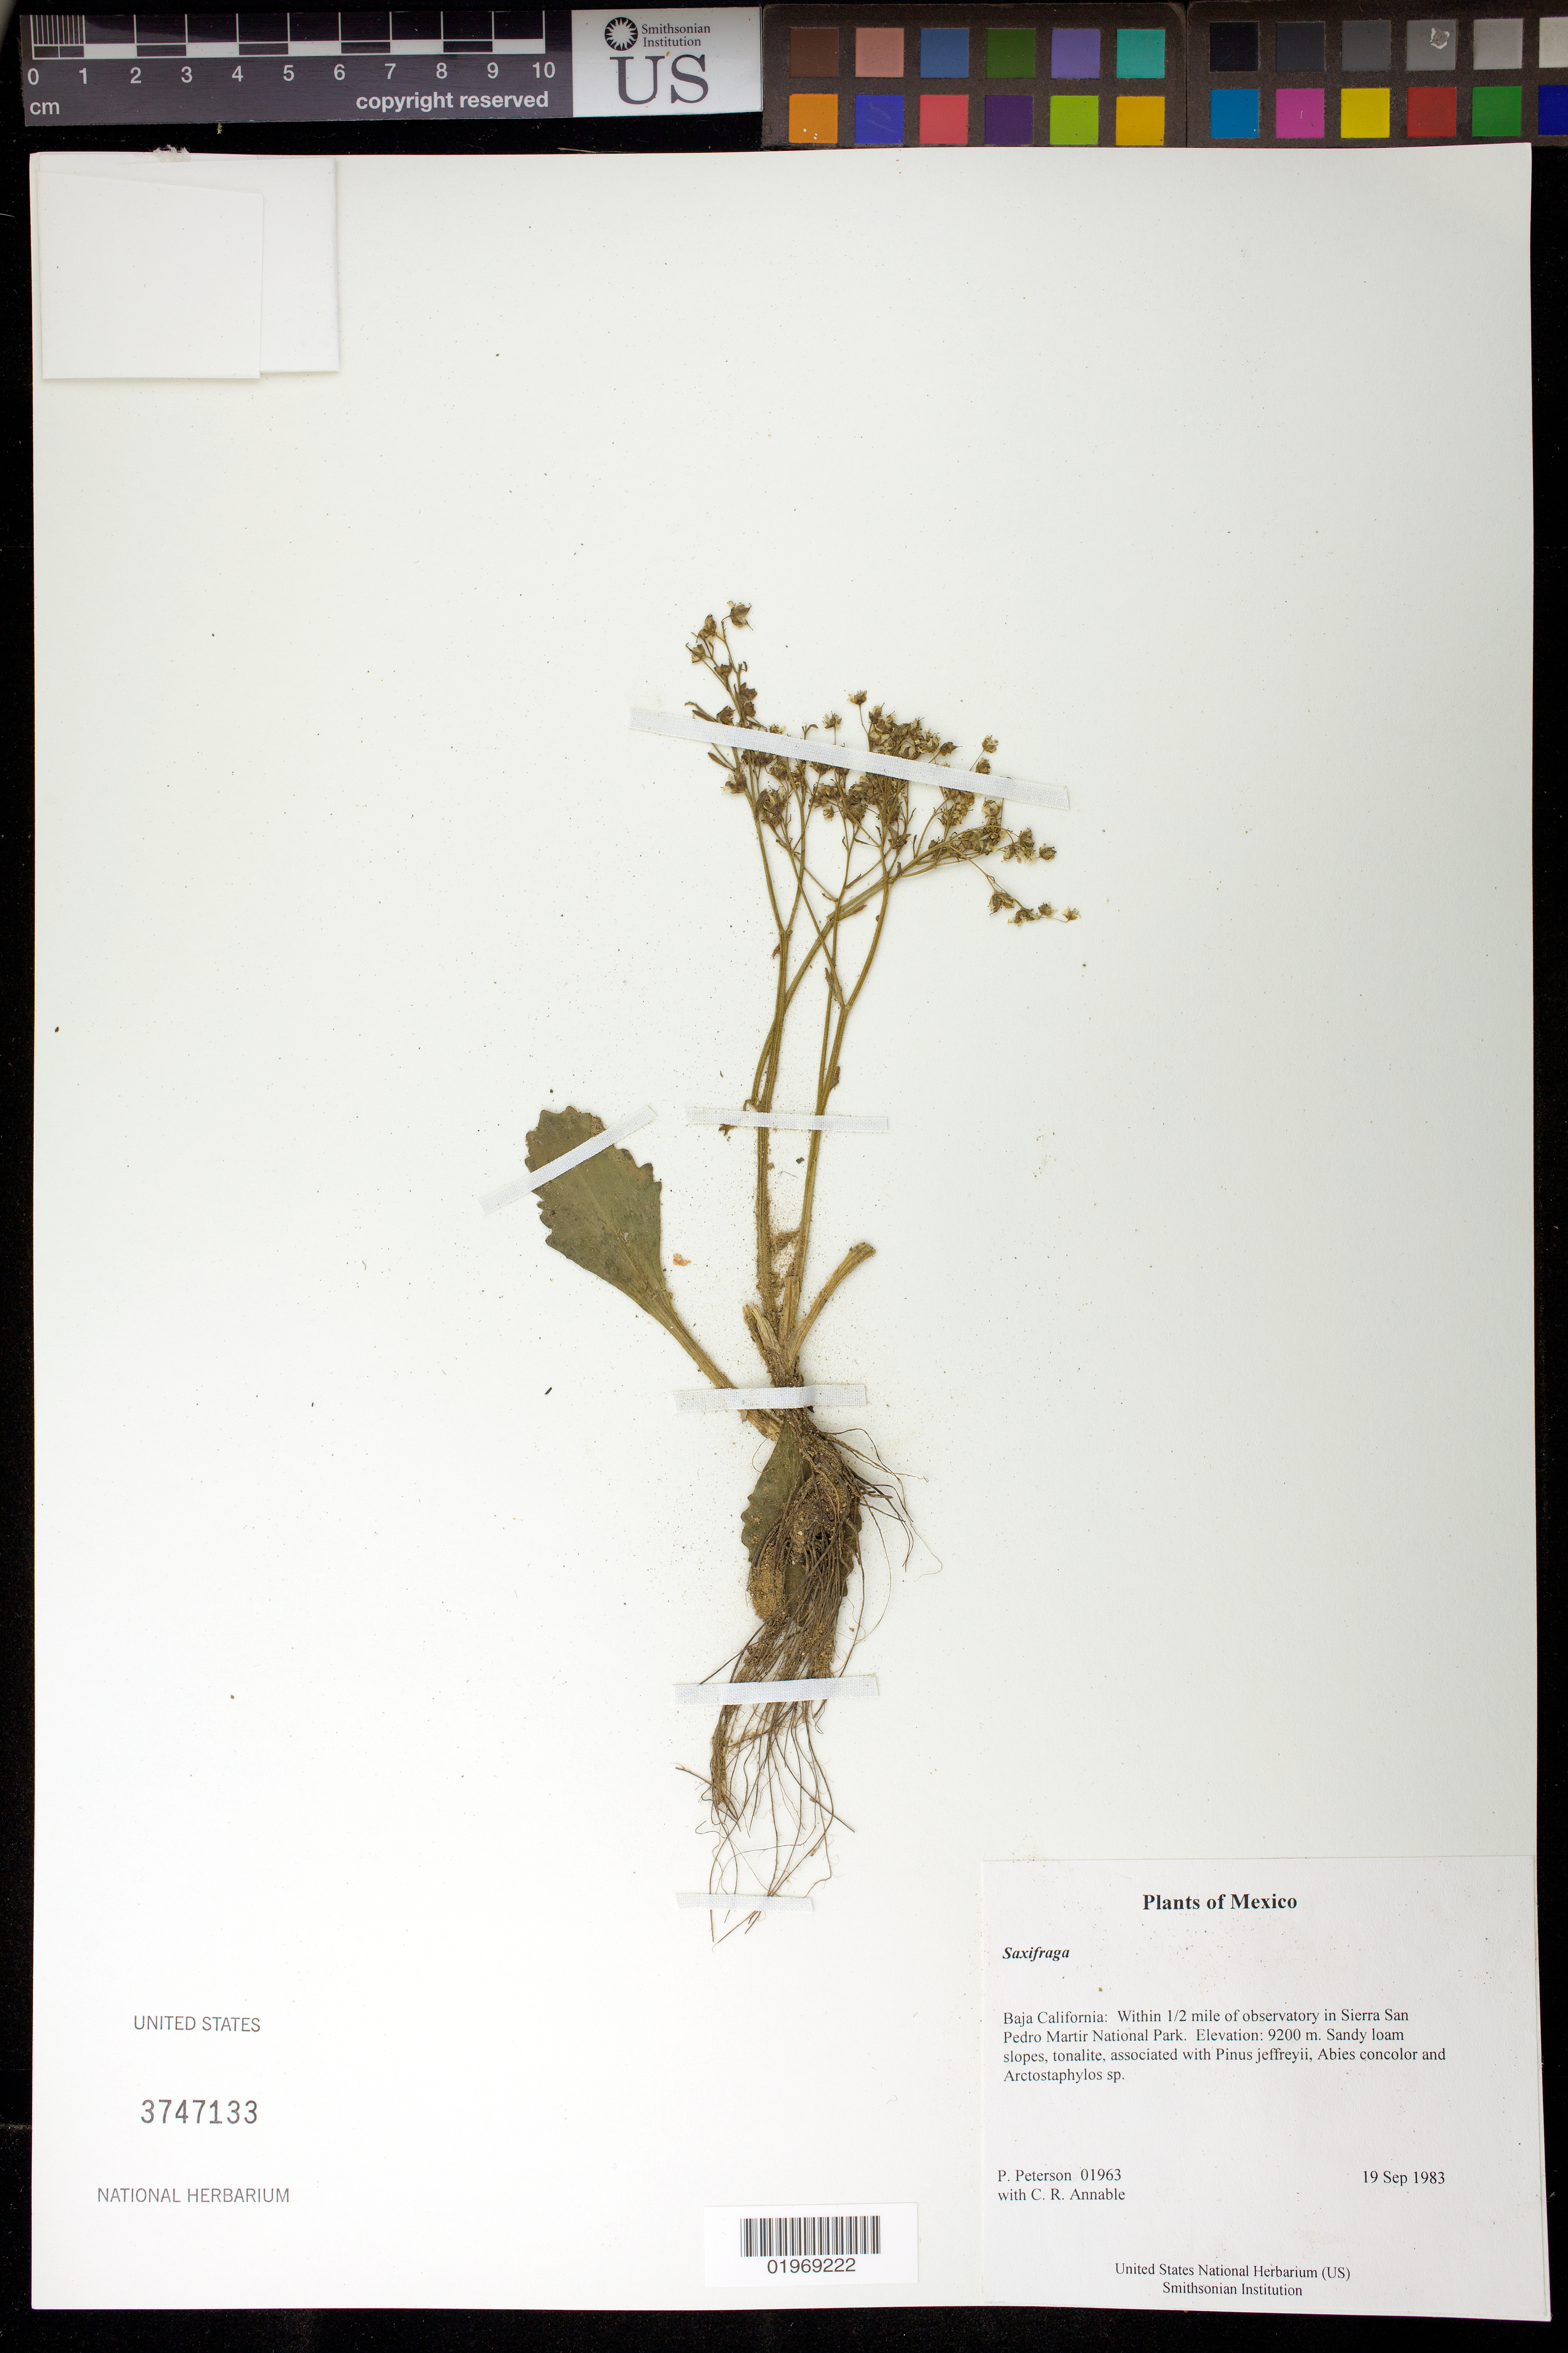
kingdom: Plantae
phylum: Tracheophyta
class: Magnoliopsida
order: Saxifragales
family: Saxifragaceae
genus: Saxifraga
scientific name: Saxifraga sp.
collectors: P. M. Peterson & C. R. Annable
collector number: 01963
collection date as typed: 19 Sep 1983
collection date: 1983-09-19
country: Mexico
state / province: Baja California Norte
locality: Within 1/2 mile of observatory in Sierra San Pedro Martir National Park.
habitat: Sandy loam slopes, tonalite, associated with Pinus jeffreyii, Abies concolor and Arctostaphylos sp.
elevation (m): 9200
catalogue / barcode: US 3747133